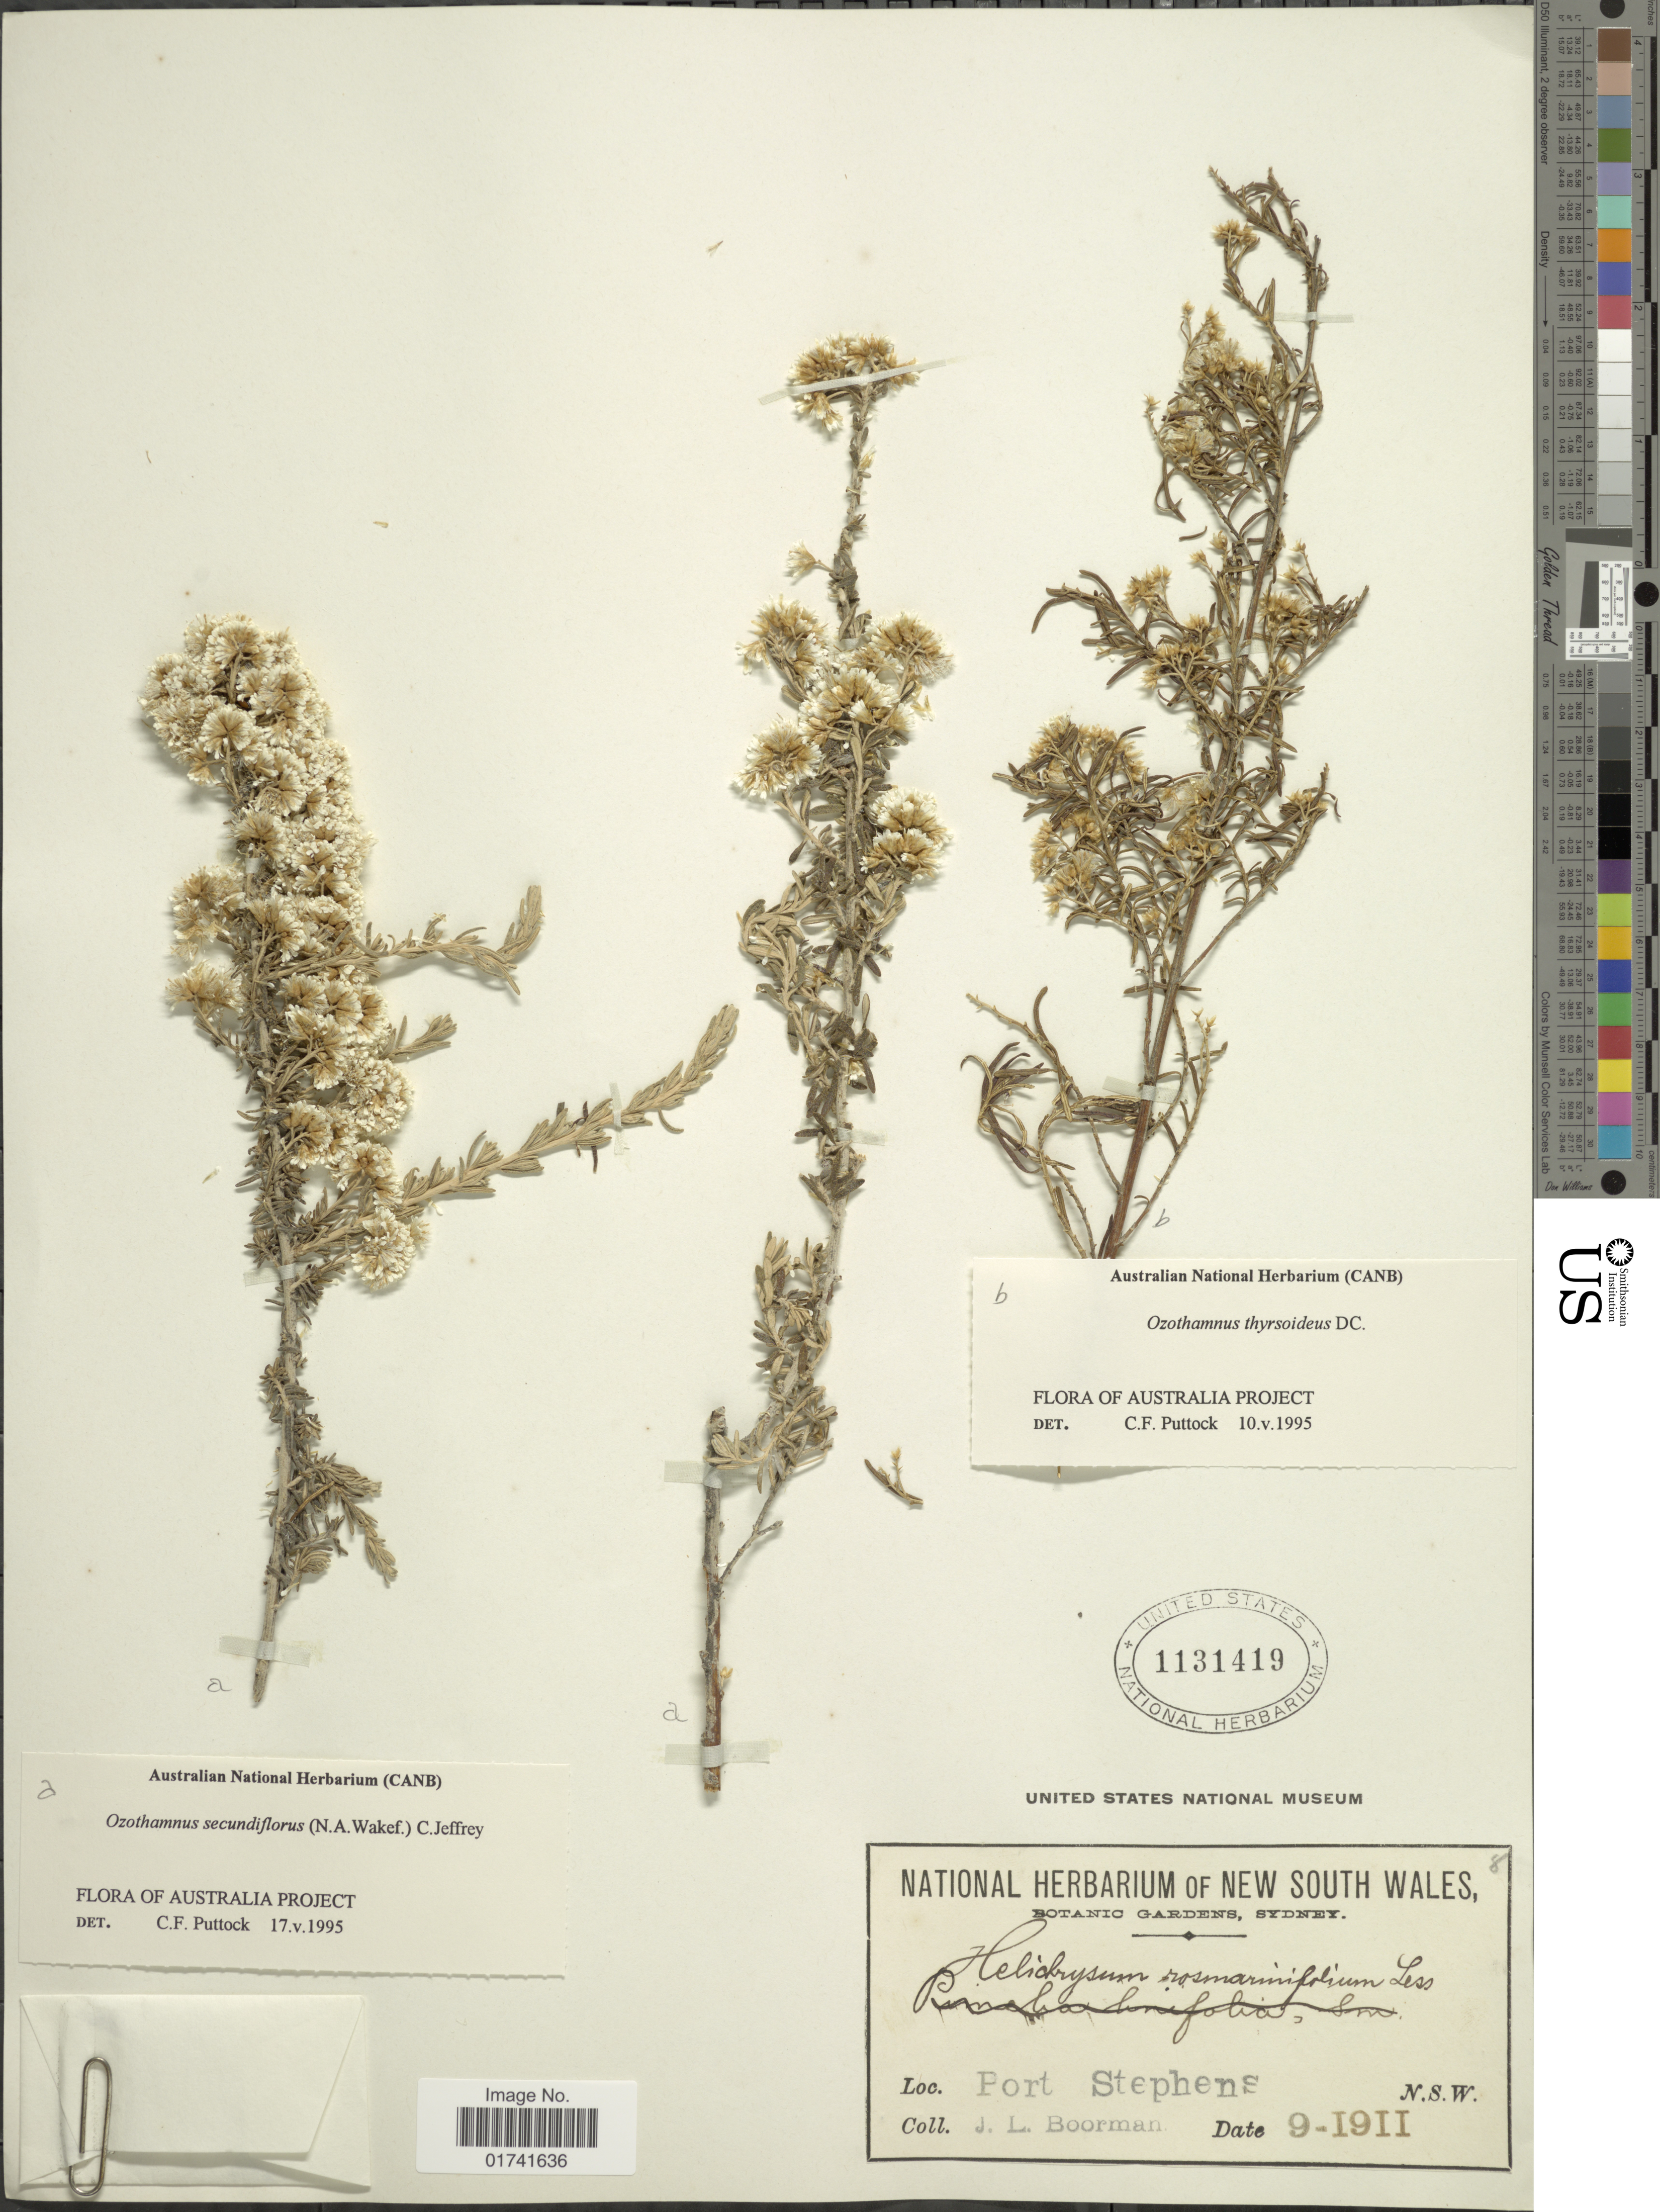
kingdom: Plantae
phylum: Tracheophyta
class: Magnoliopsida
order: Asterales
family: Asteraceae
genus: Ozothamnus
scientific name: Ozothamnus secundiflorus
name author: (N.A. Wakef.) C. Jeffrey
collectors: J. Boorman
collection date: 1911-09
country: Australia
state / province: New South Wales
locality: Port Stephens.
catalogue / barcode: US 1131419